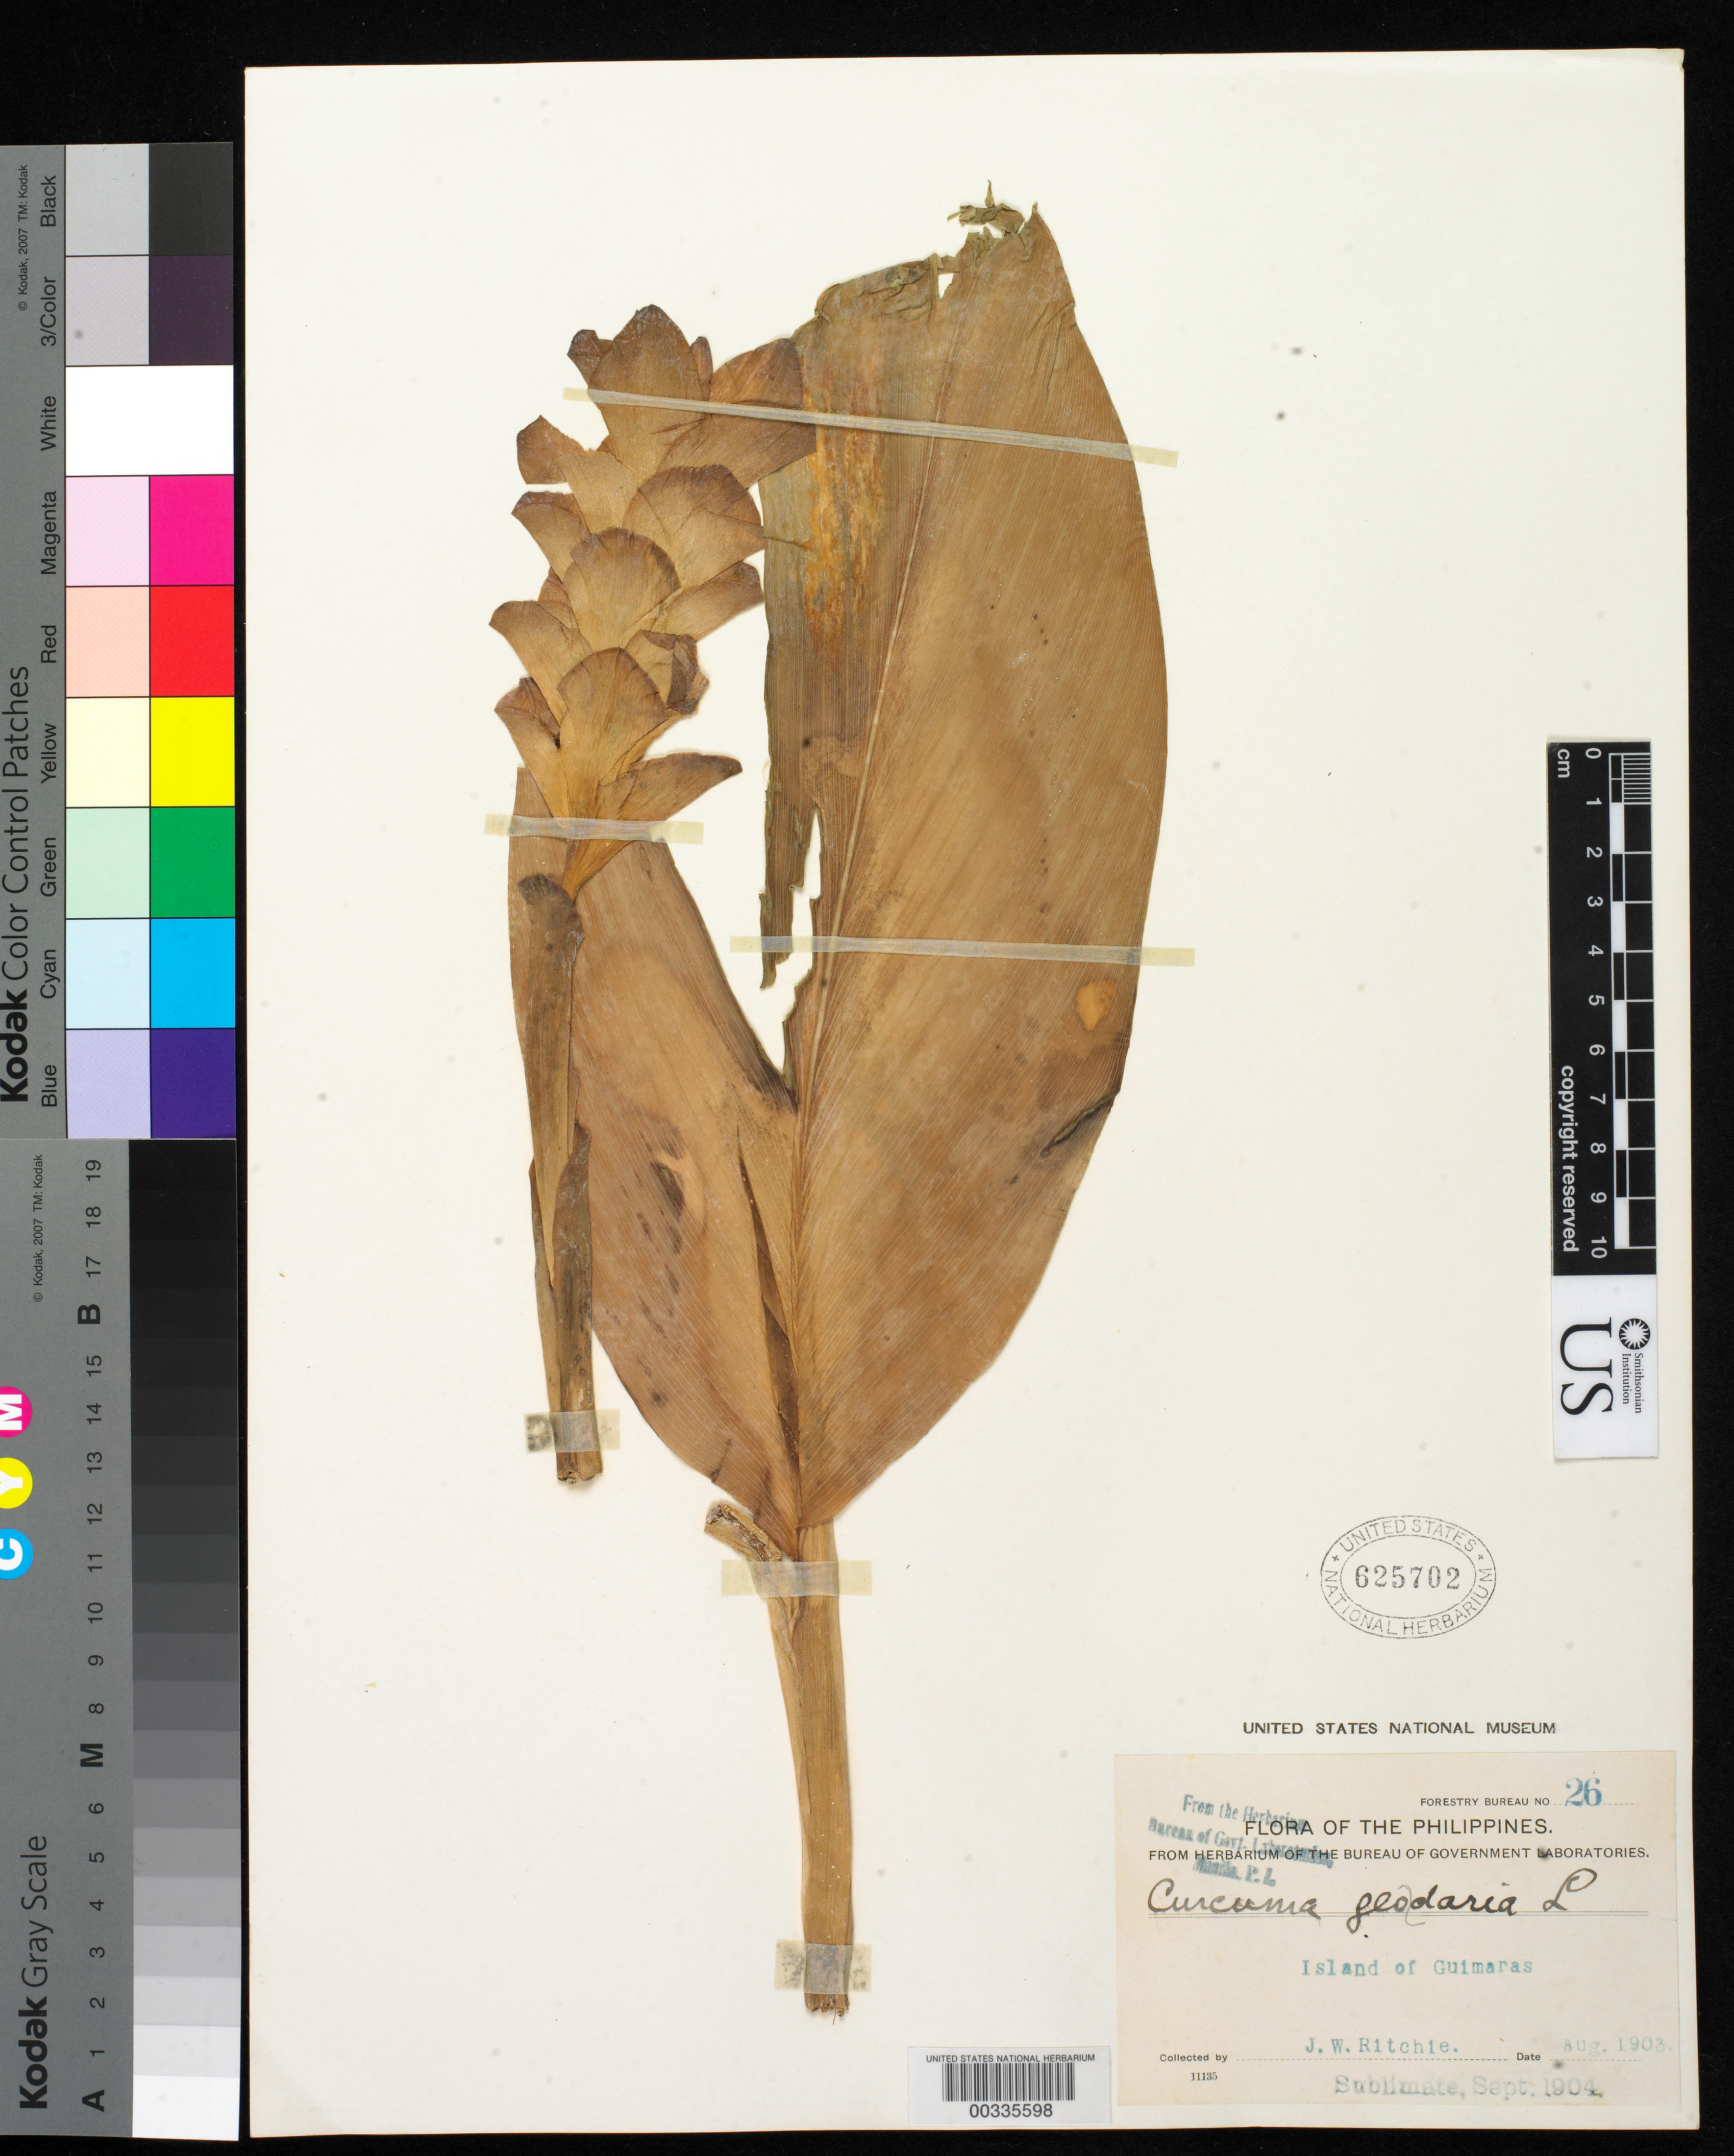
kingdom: Plantae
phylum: Tracheophyta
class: Liliopsida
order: Zingiberales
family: Zingiberaceae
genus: Curcuma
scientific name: Curcuma parviflora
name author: Wall.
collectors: J. Ritchie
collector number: For. Bur. 26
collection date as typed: Aug 1903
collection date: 1903-08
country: Philippines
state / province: Western Visayas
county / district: Iloilo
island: Guimaras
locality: Guimaras, island of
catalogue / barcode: US 625702